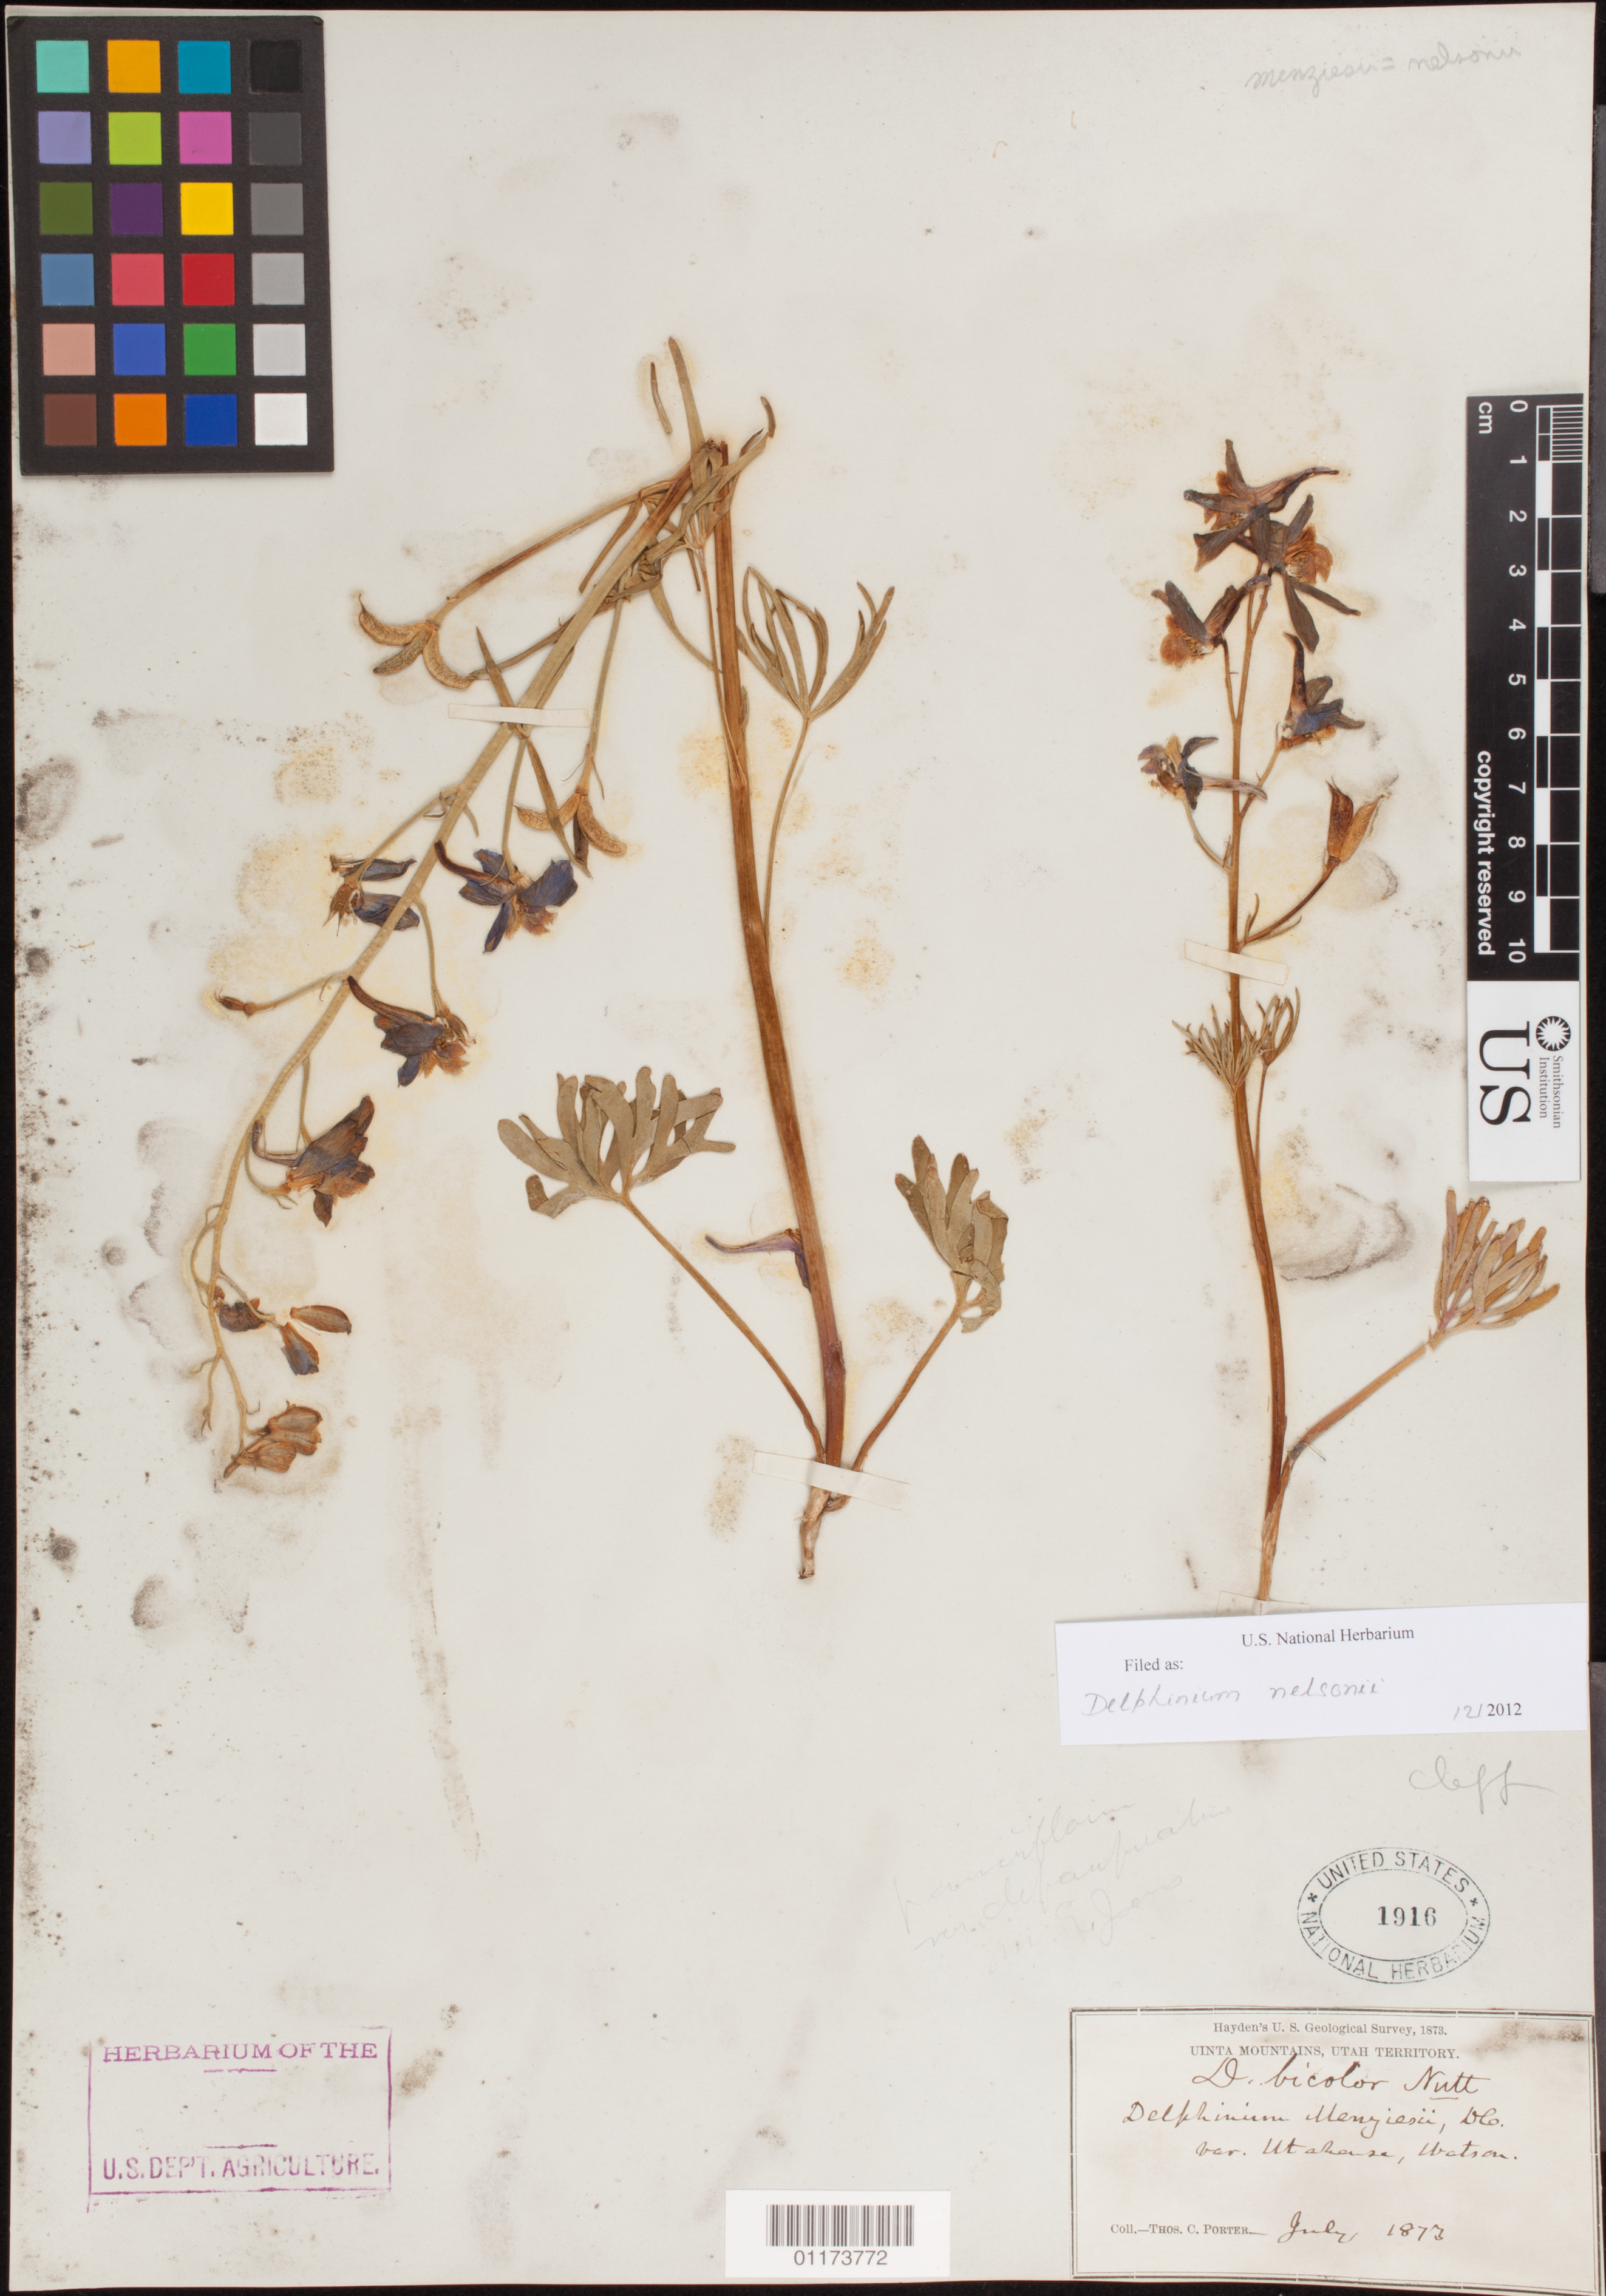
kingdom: Plantae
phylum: Tracheophyta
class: Magnoliopsida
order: Ranunculales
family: Ranunculaceae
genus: Delphinium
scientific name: Delphinium nelsonii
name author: Greene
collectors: T. C. Porter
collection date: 1873-07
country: United States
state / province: Utah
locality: Uinta Mts., Utah Territory.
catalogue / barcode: US 1916